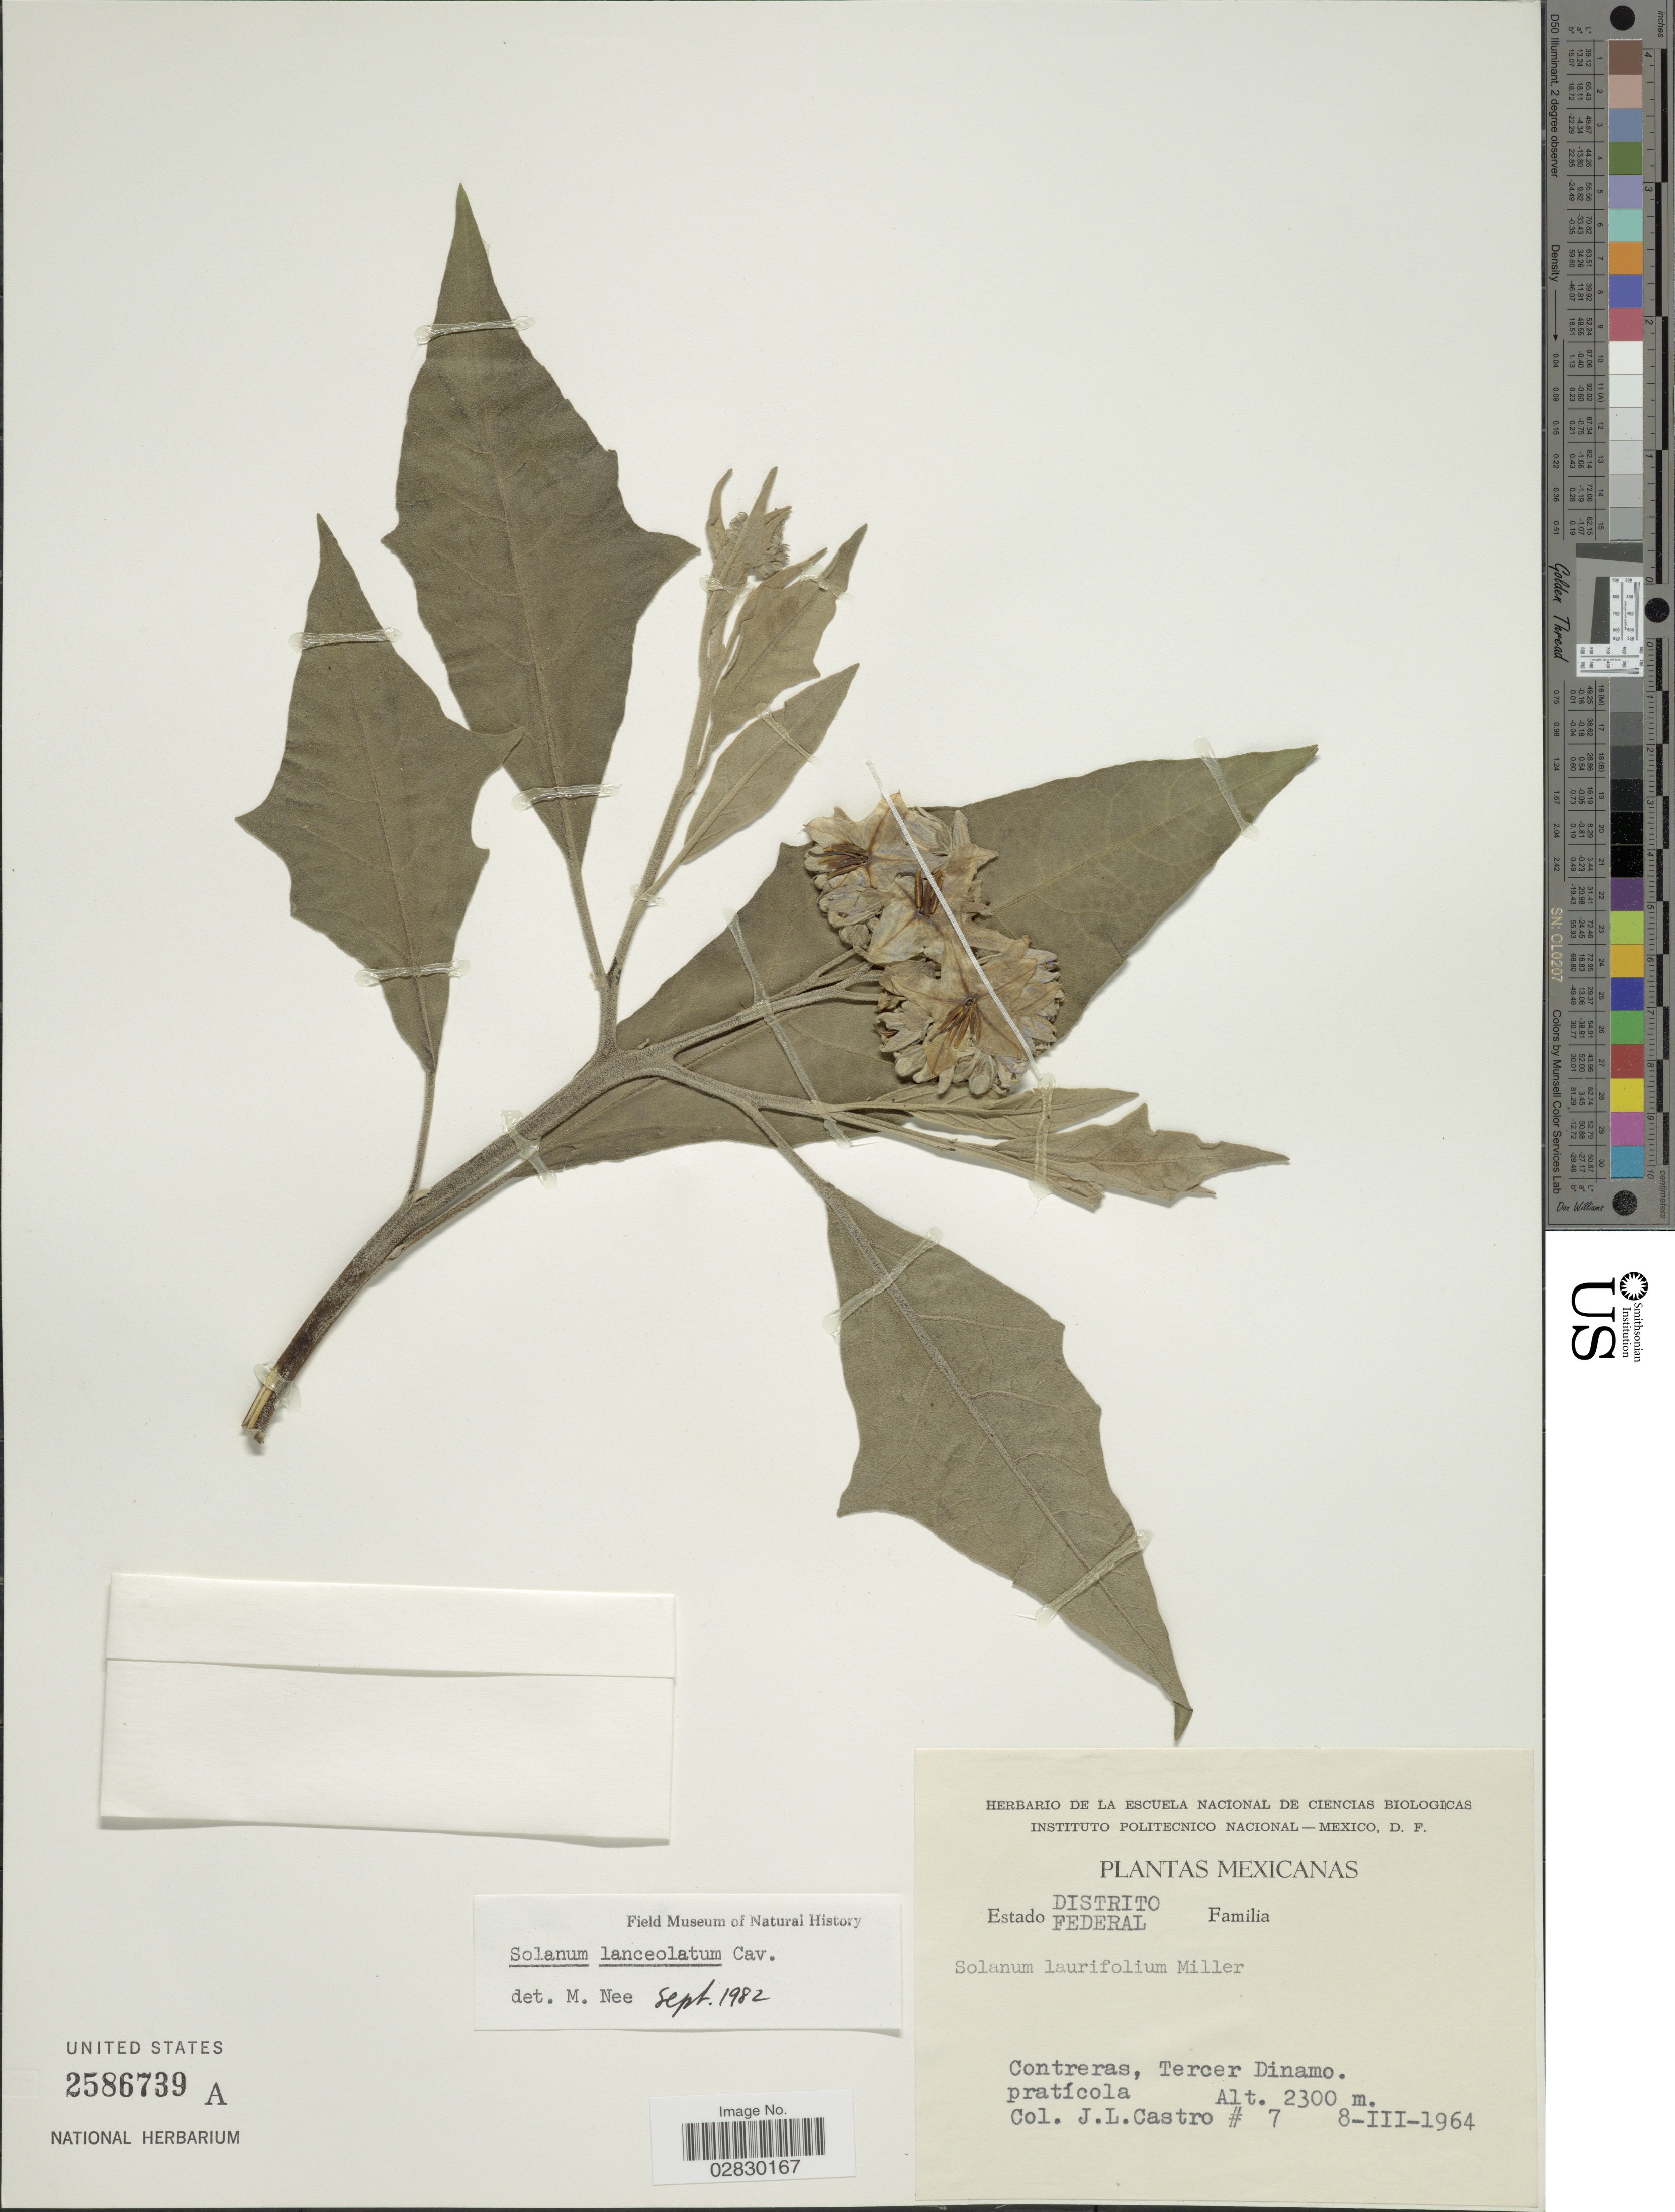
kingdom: Plantae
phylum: Tracheophyta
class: Magnoliopsida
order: Solanales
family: Solanaceae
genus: Solanum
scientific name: Solanum lanceolatum Berthault, nom. illeg.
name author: Berthault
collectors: J. Castro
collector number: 7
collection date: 1964-03-08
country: Mexico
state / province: Distrito Federal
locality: Contreras, Tercer Dinamo.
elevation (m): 2300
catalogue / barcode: US 2586739A